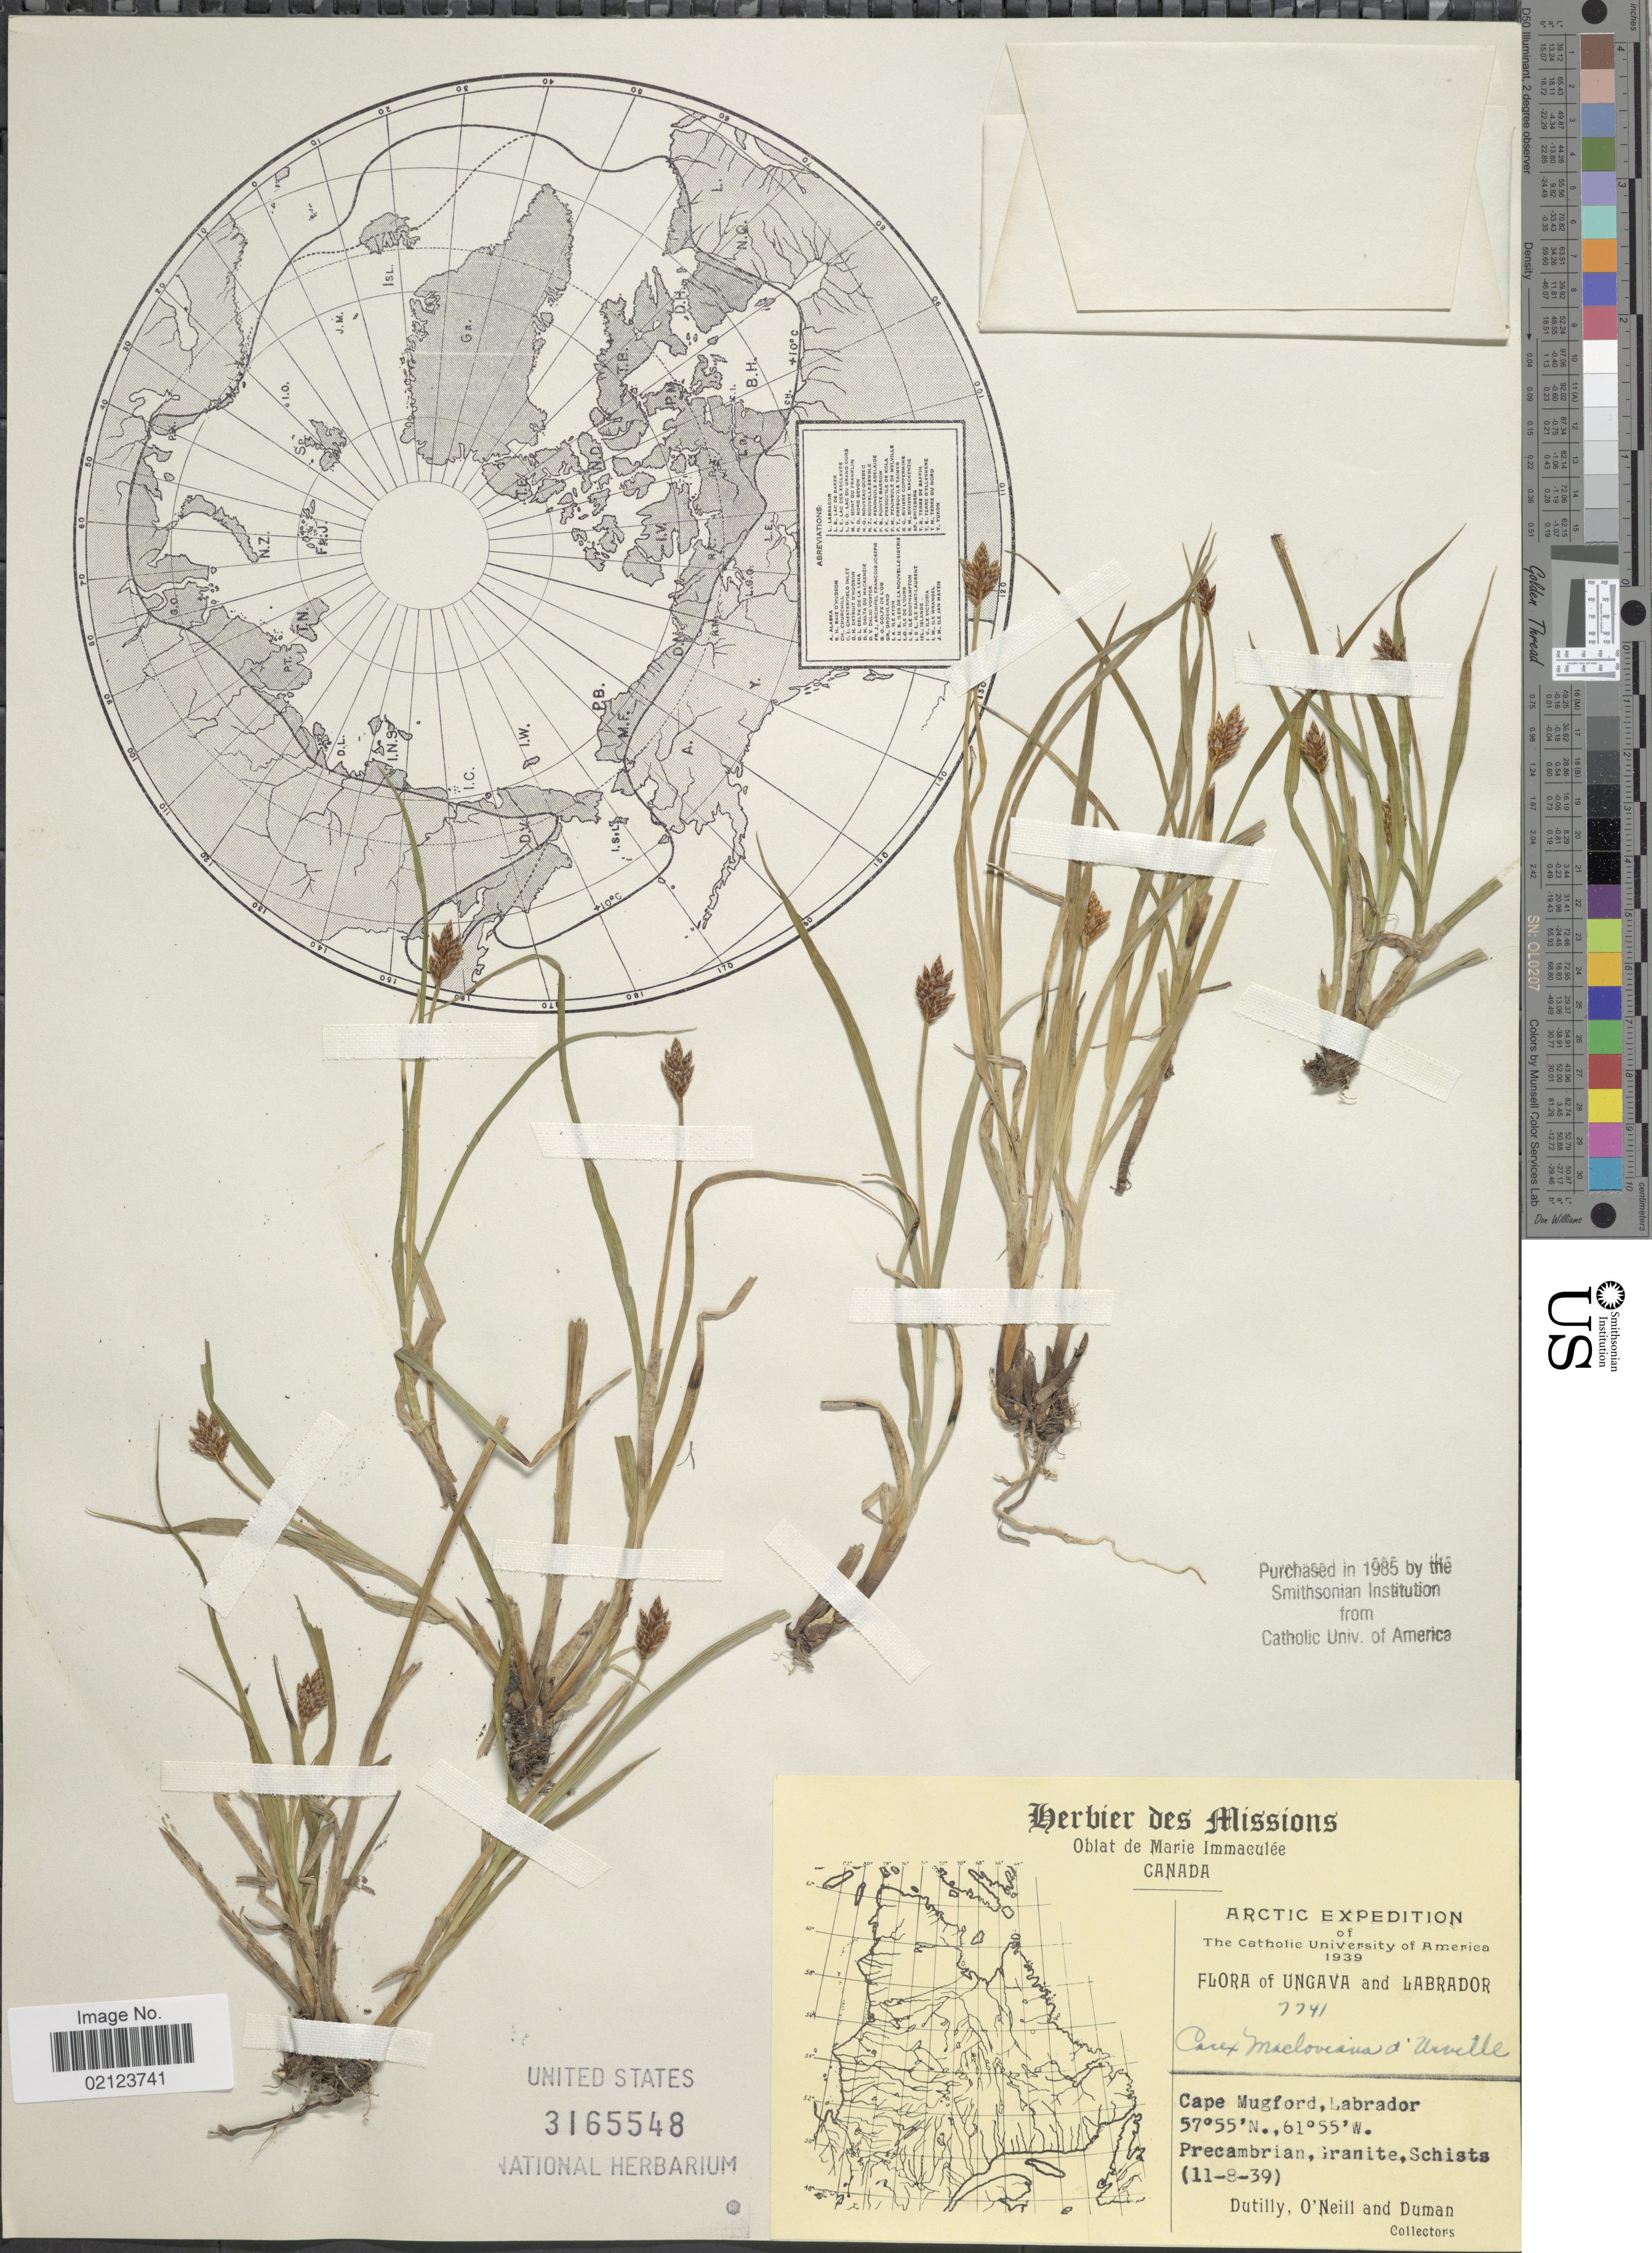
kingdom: Plantae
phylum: Tracheophyta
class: Liliopsida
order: Poales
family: Cyperaceae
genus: Carex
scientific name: Carex macloviana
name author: d'Urv.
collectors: -. Dutilly, -. O'Neill & -. Duman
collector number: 7741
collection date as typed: Transcribed d/m/y: 11/8/39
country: Canada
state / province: Newfoundland and Labrador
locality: Ungava and Labrador. Cape Mugford, Labrador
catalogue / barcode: US 3165548